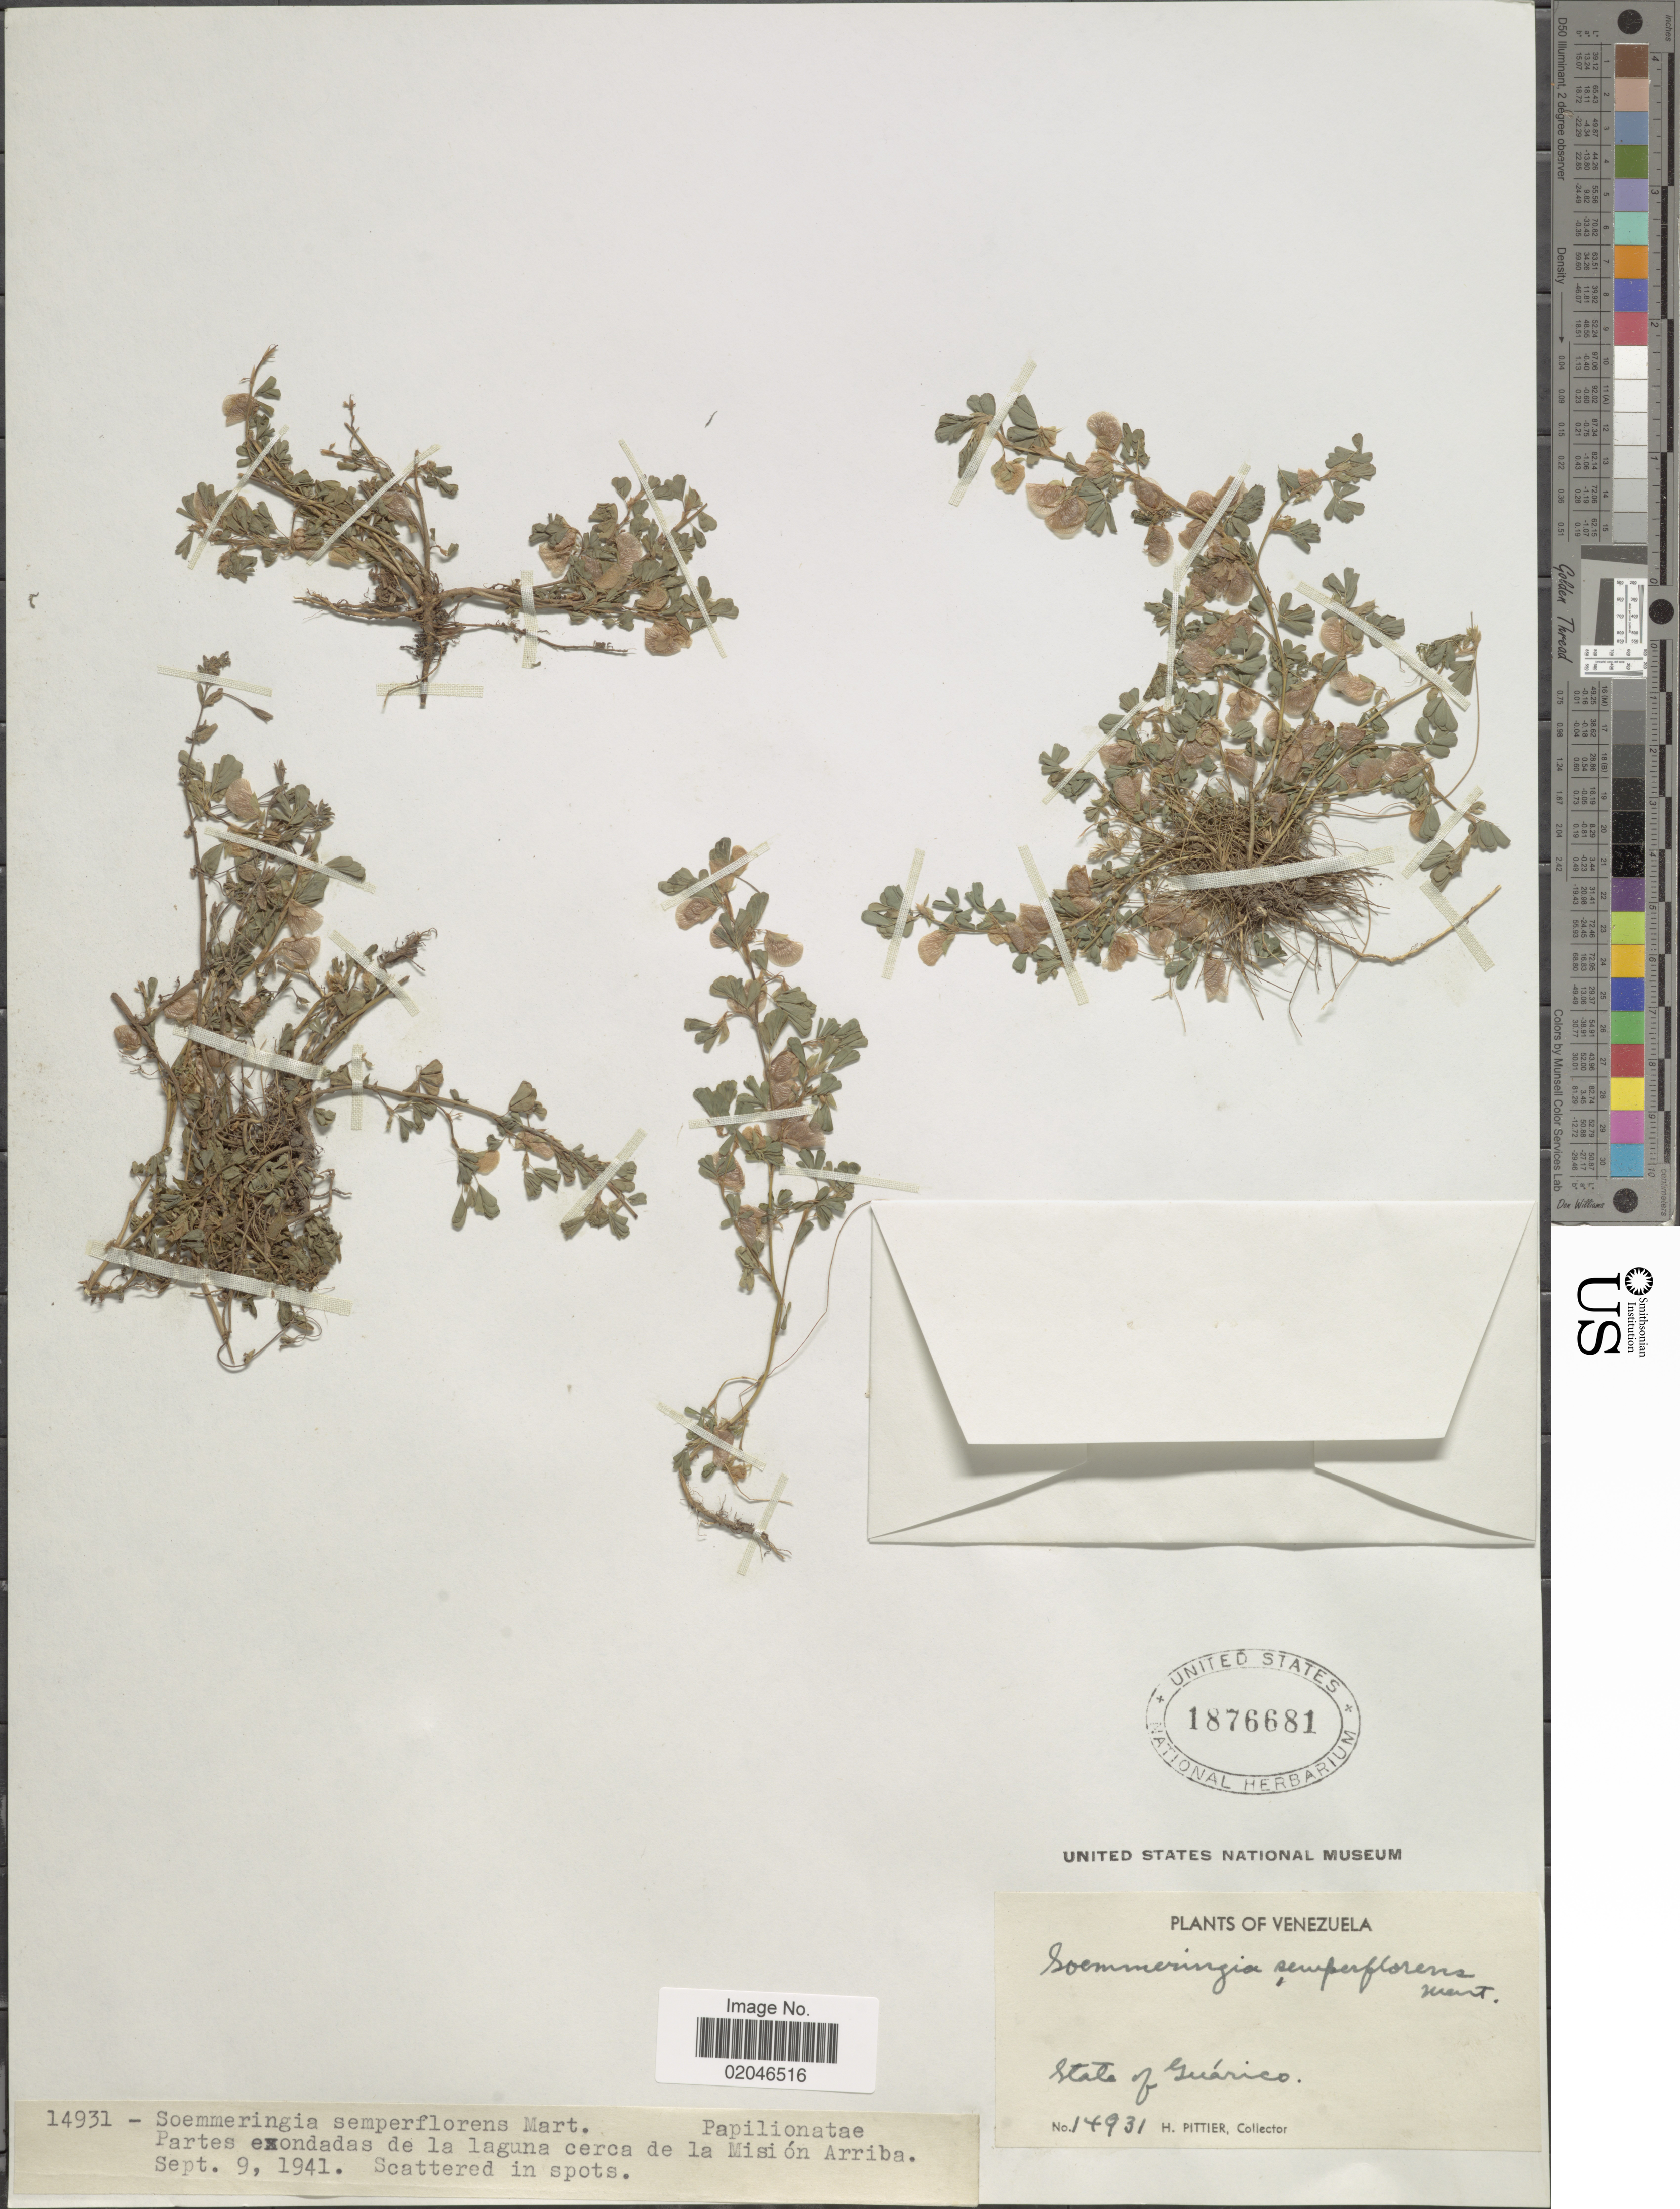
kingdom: Plantae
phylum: Tracheophyta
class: Magnoliopsida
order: Fabales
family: Fabaceae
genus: Soemmeringia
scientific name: Soemmeringia semperflorens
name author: Mart.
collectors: H. F. Pittier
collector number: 14931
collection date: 1941-09-09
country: Venezuela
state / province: Guárico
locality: State of Guaruco. Partes exondadas de la laguna cerca de la Misión Arriba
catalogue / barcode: US 1876681